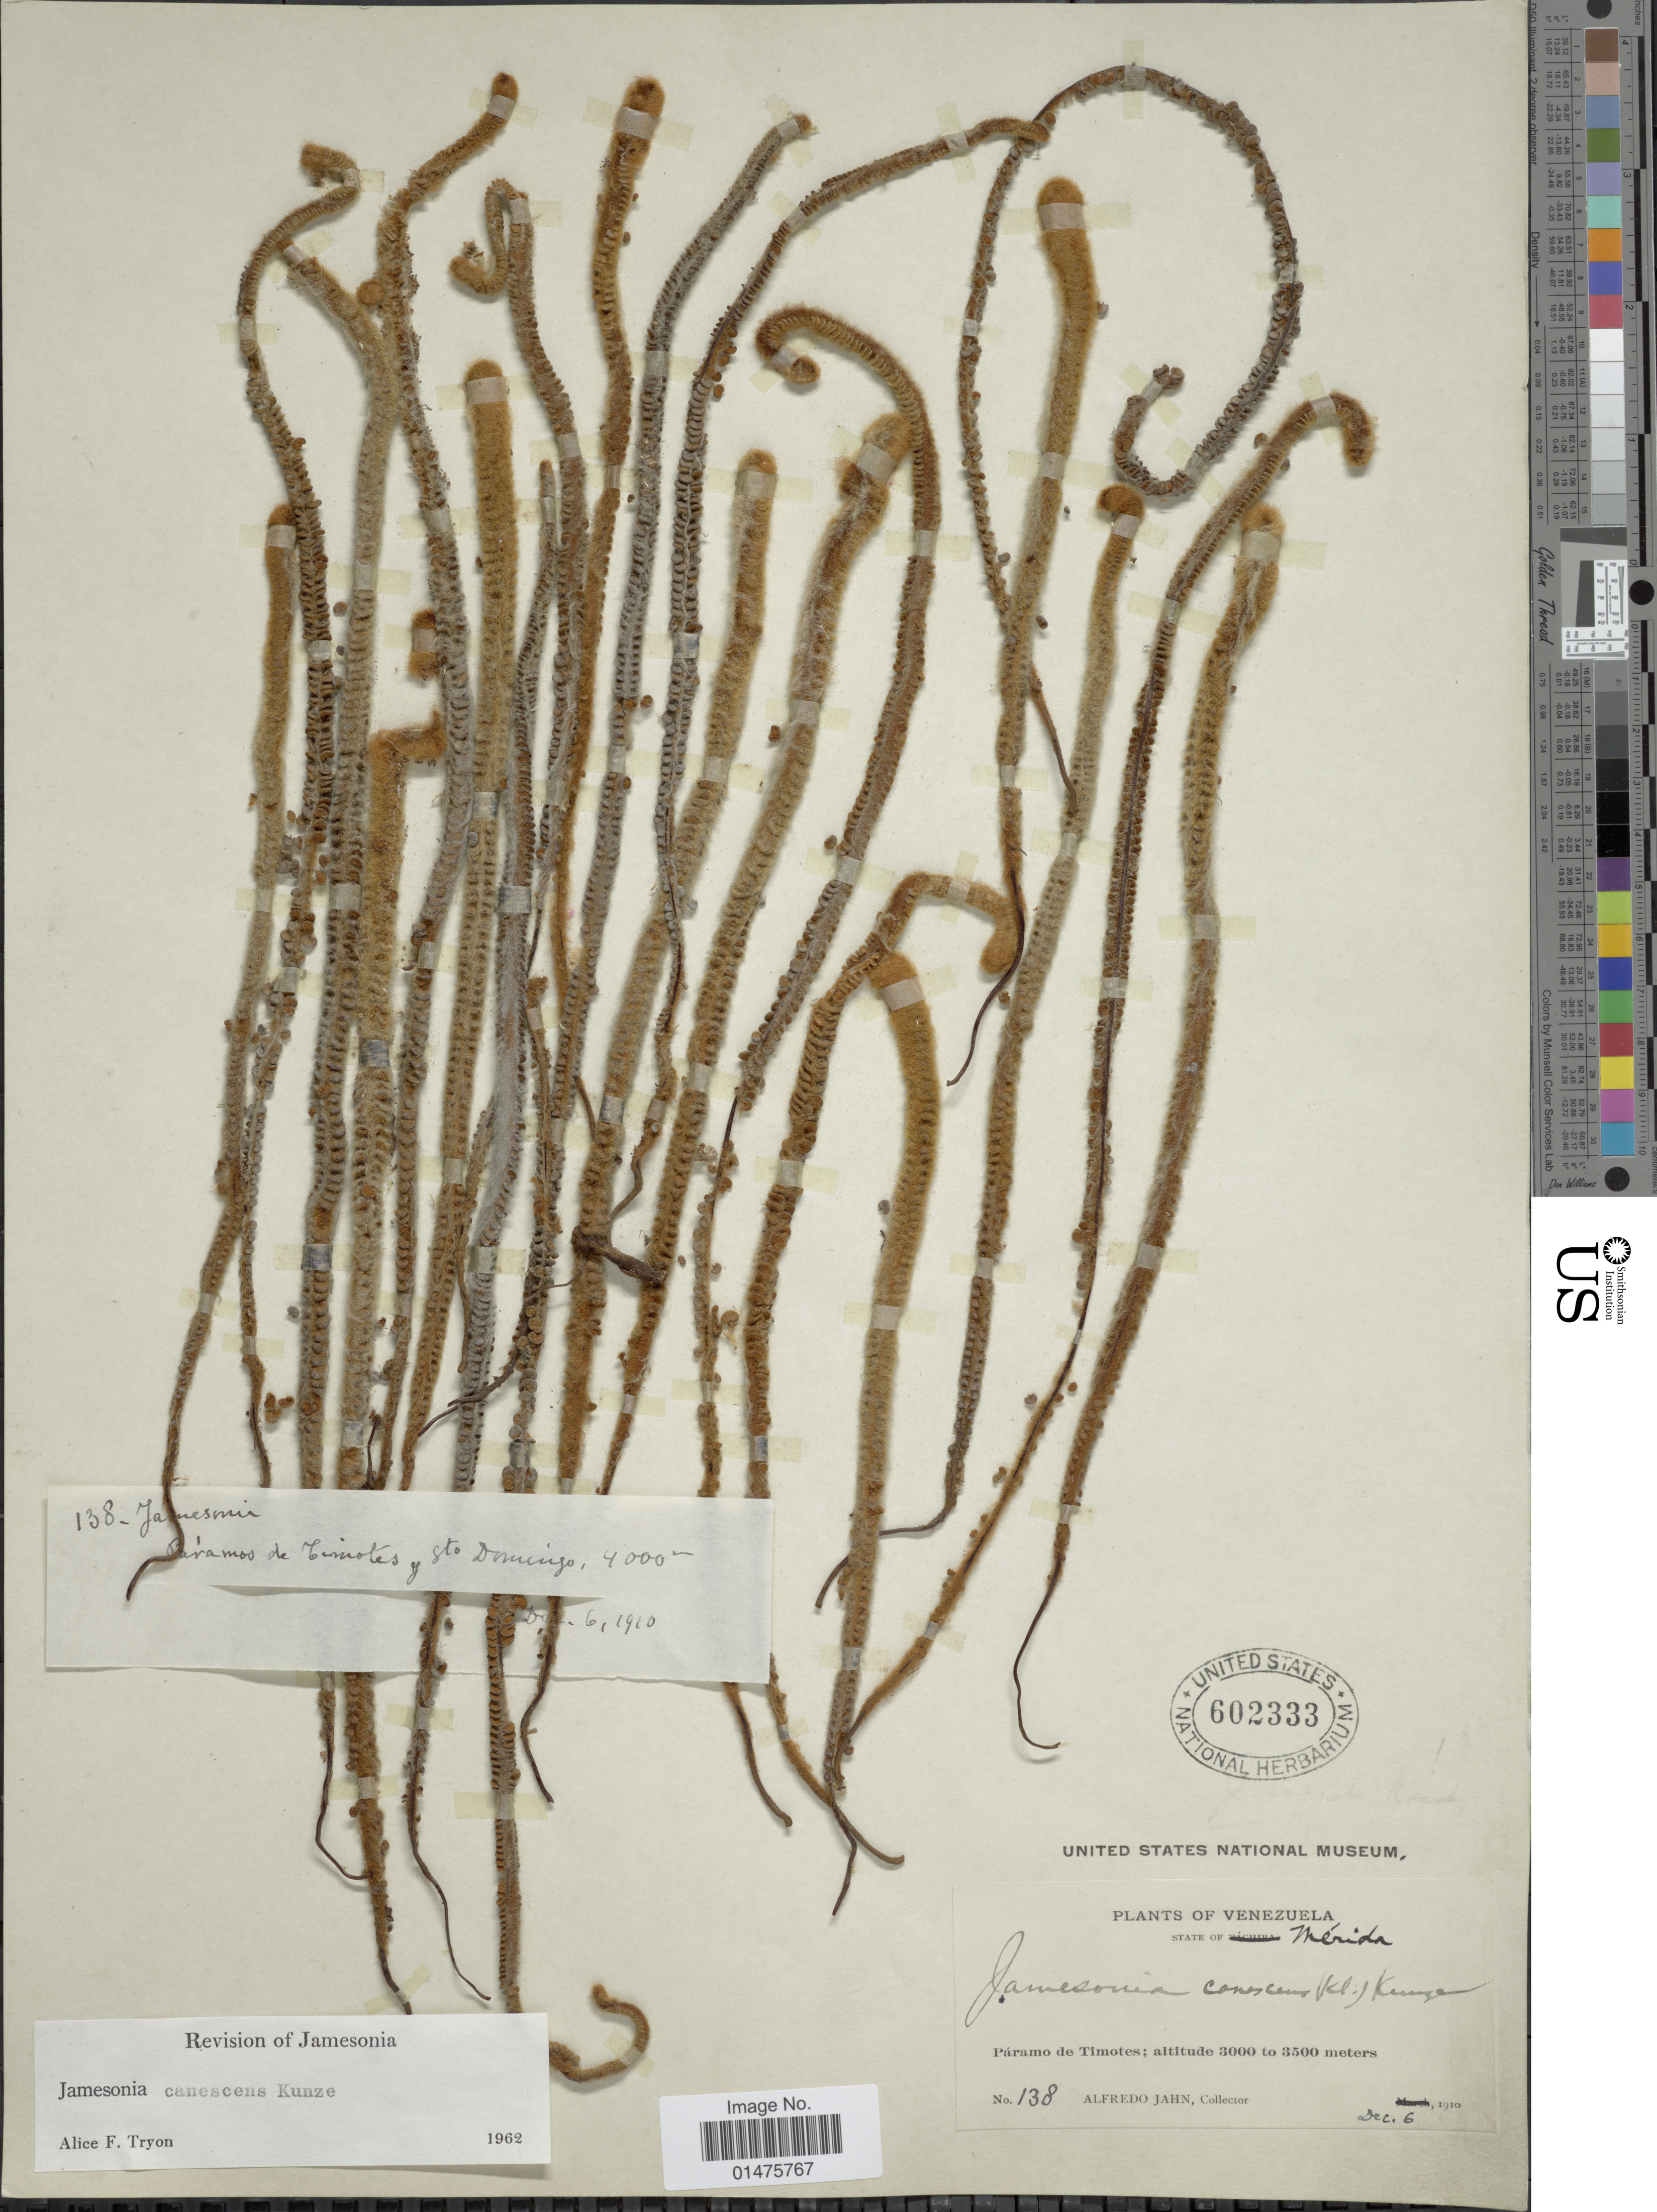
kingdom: Plantae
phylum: Tracheophyta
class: Polypodiopsida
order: Polypodiales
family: Pteridaceae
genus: Jamesonia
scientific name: Jamesonia canescens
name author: Kunze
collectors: A. Jahn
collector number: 138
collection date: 1910-12-06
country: Venezuela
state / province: Mérida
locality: Páramo de Timotes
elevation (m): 3000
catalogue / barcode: US 602333